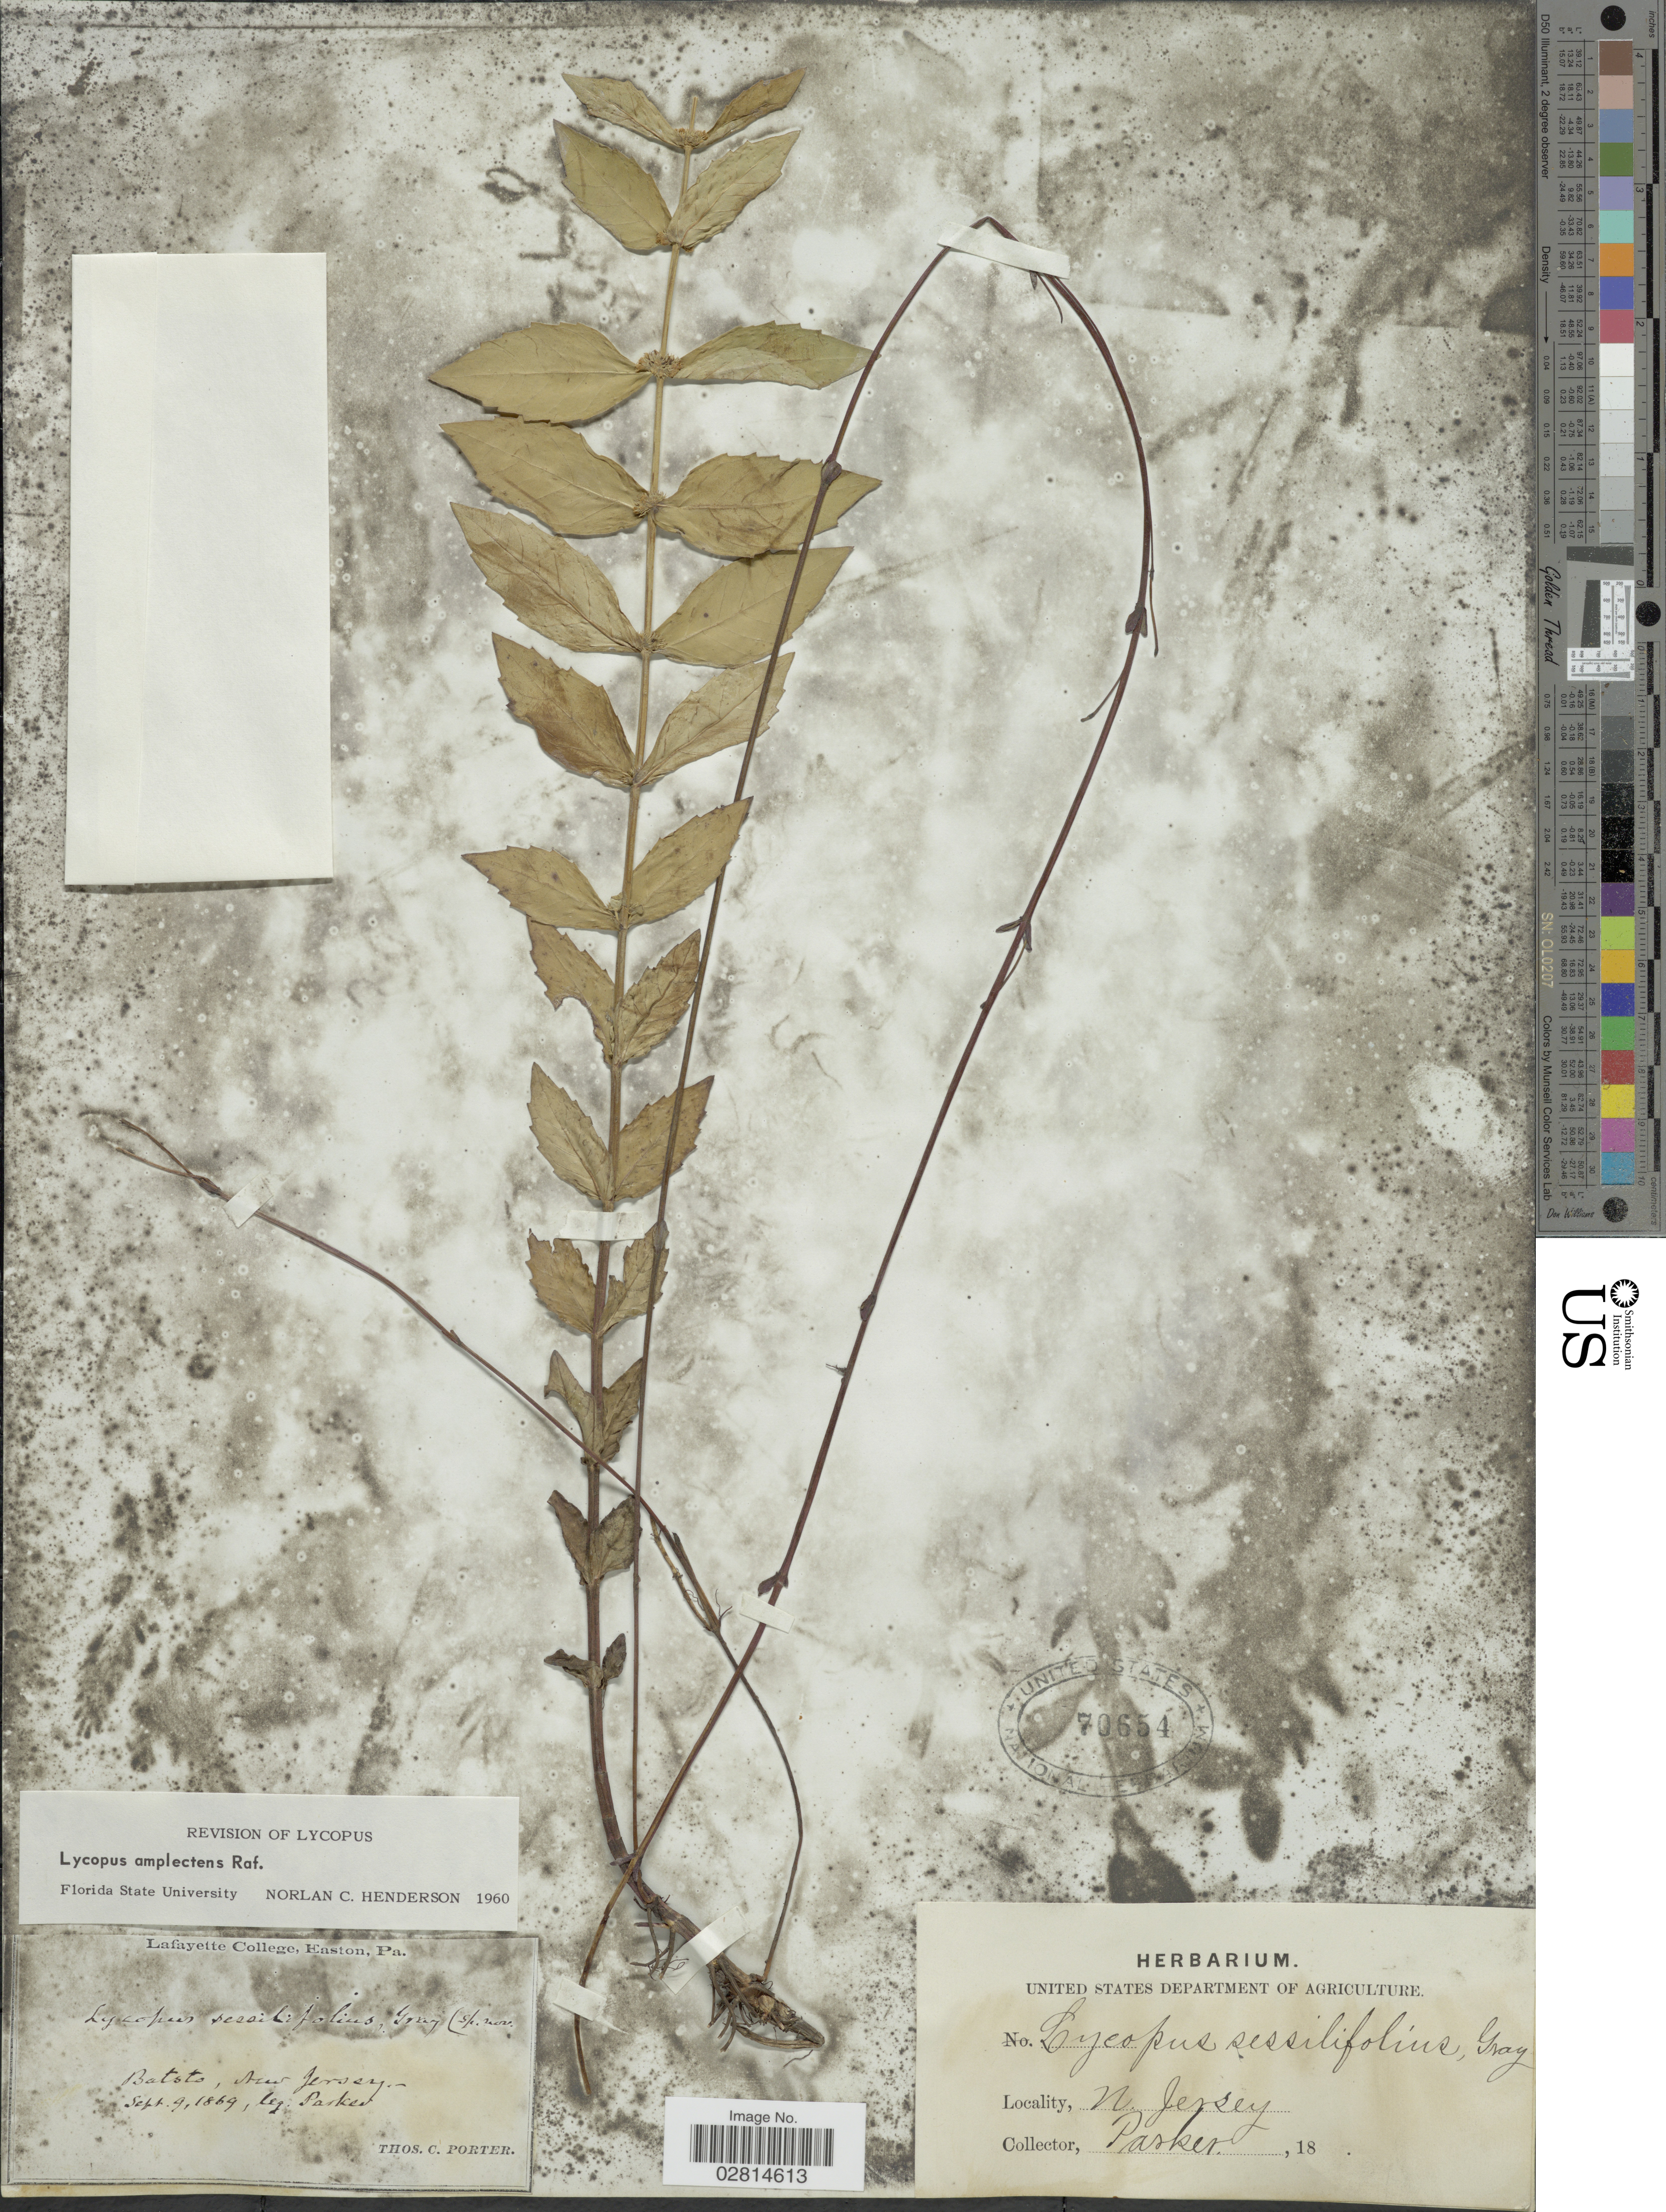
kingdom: Plantae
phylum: Tracheophyta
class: Magnoliopsida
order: Lamiales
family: Lamiaceae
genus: Lycopus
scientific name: Lycopus amplectens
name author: Raf.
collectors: -. Parker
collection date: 1869-09-09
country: United States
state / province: New Jersey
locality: Batsto.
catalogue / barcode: US 70654